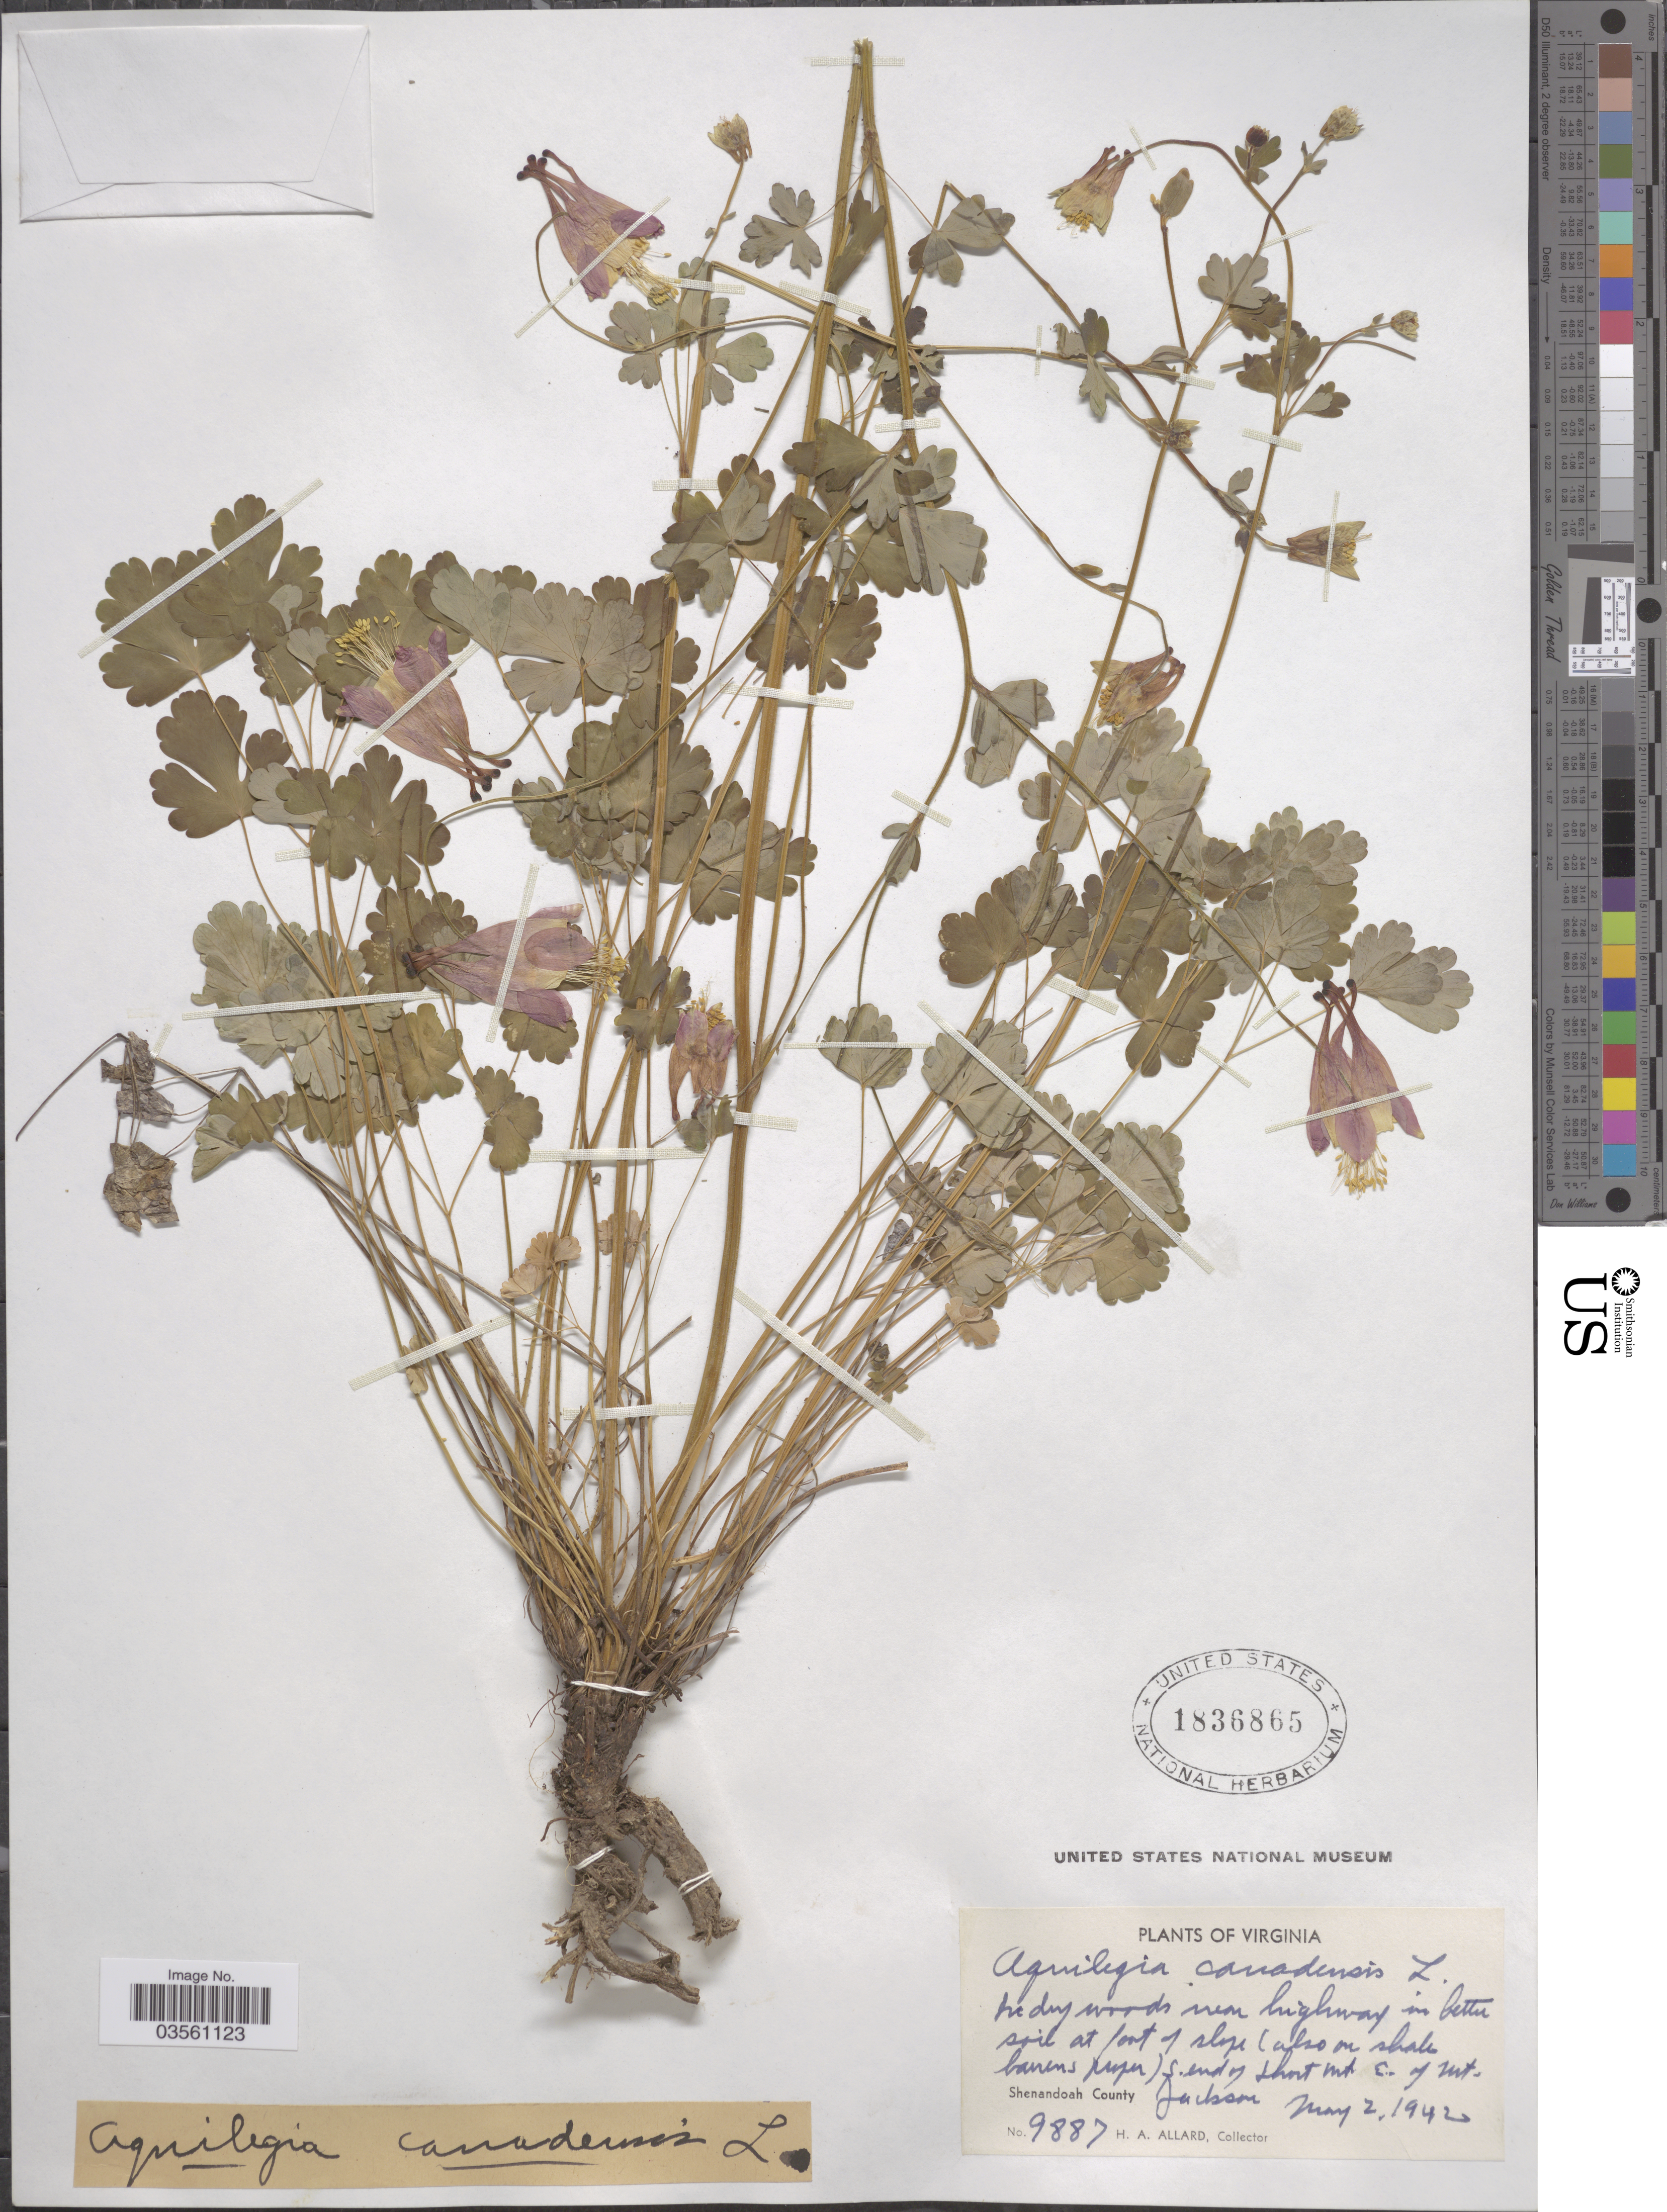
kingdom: Plantae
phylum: Tracheophyta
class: Magnoliopsida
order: Ranunculales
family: Ranunculaceae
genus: Aquilegia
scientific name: Aquilegia canadensis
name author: L.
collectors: H. A. Allard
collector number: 9887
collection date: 1942-05-02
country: United States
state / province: Virginia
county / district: Shenandoah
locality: S. end of Short Mt. E. of Mt. Jackson. Shenandoah County.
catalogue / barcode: US 1836865